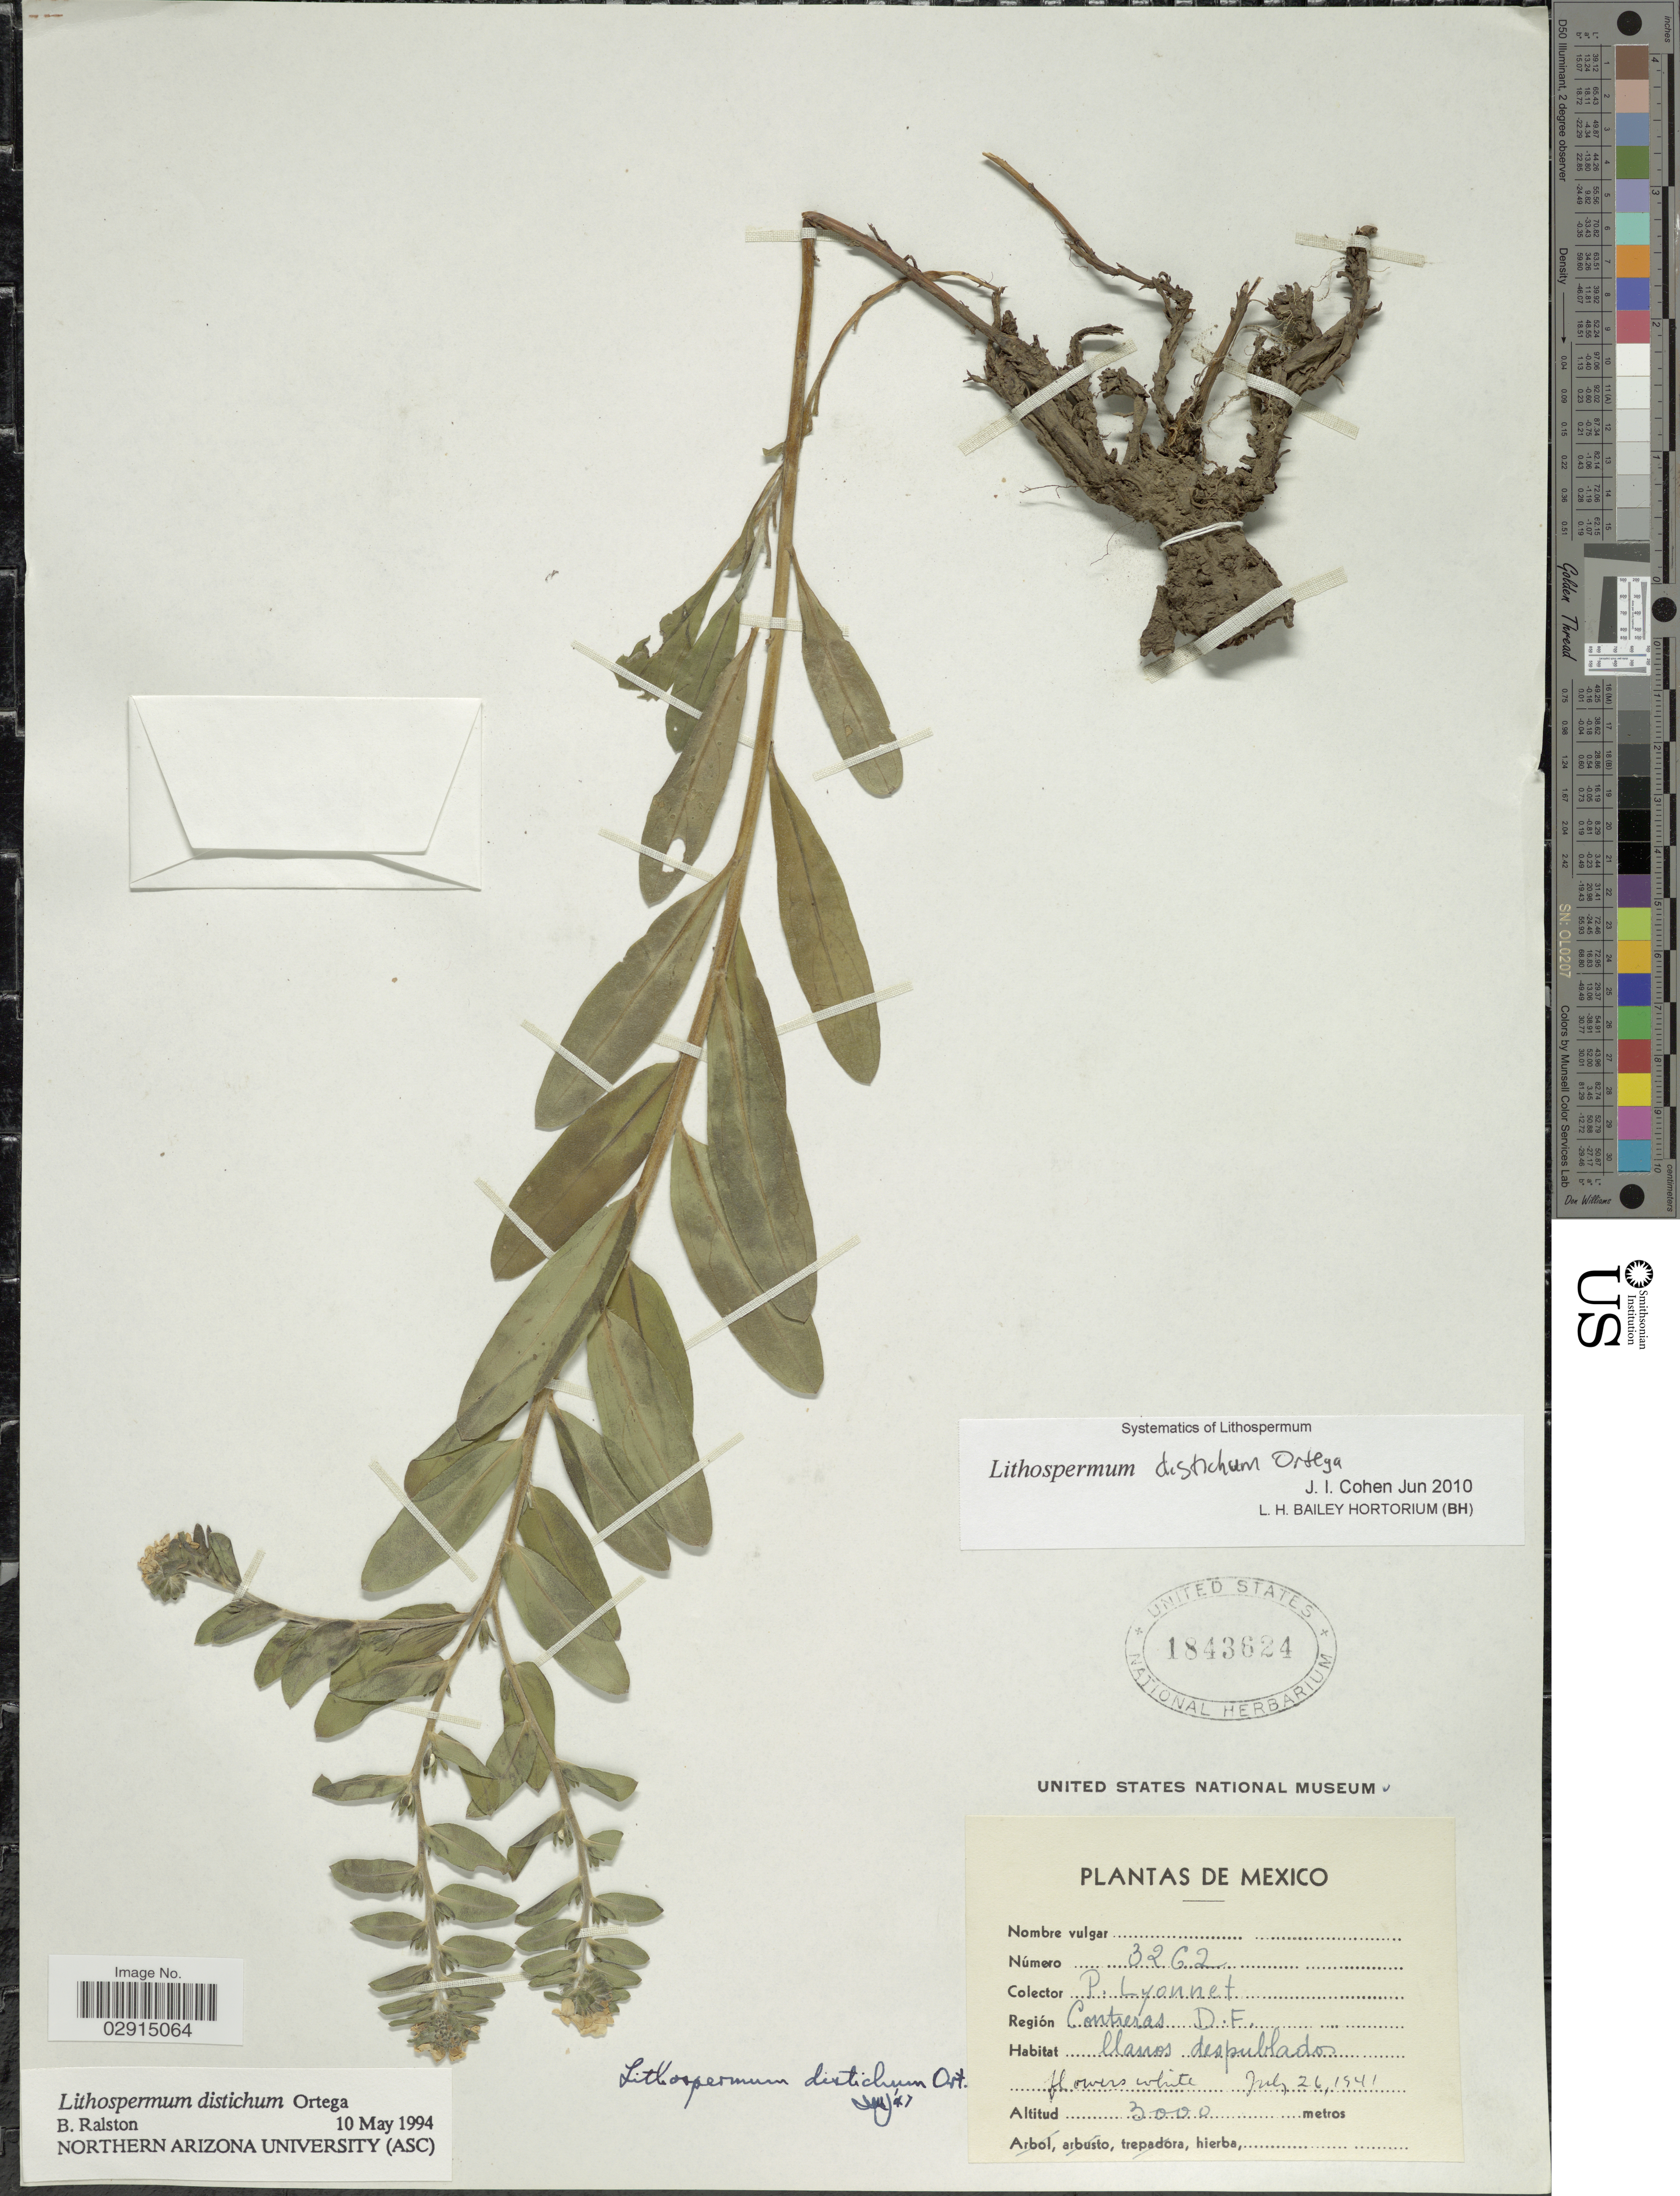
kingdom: Plantae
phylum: Tracheophyta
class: Magnoliopsida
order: Boraginales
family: Boraginaceae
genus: Lithospermum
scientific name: Lithospermum distichum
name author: Ortega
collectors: P. Lyonnet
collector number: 3262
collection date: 1941-07-26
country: Mexico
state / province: Distrito Federal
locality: Región Contreras. DF.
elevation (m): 3000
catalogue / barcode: US 1843624